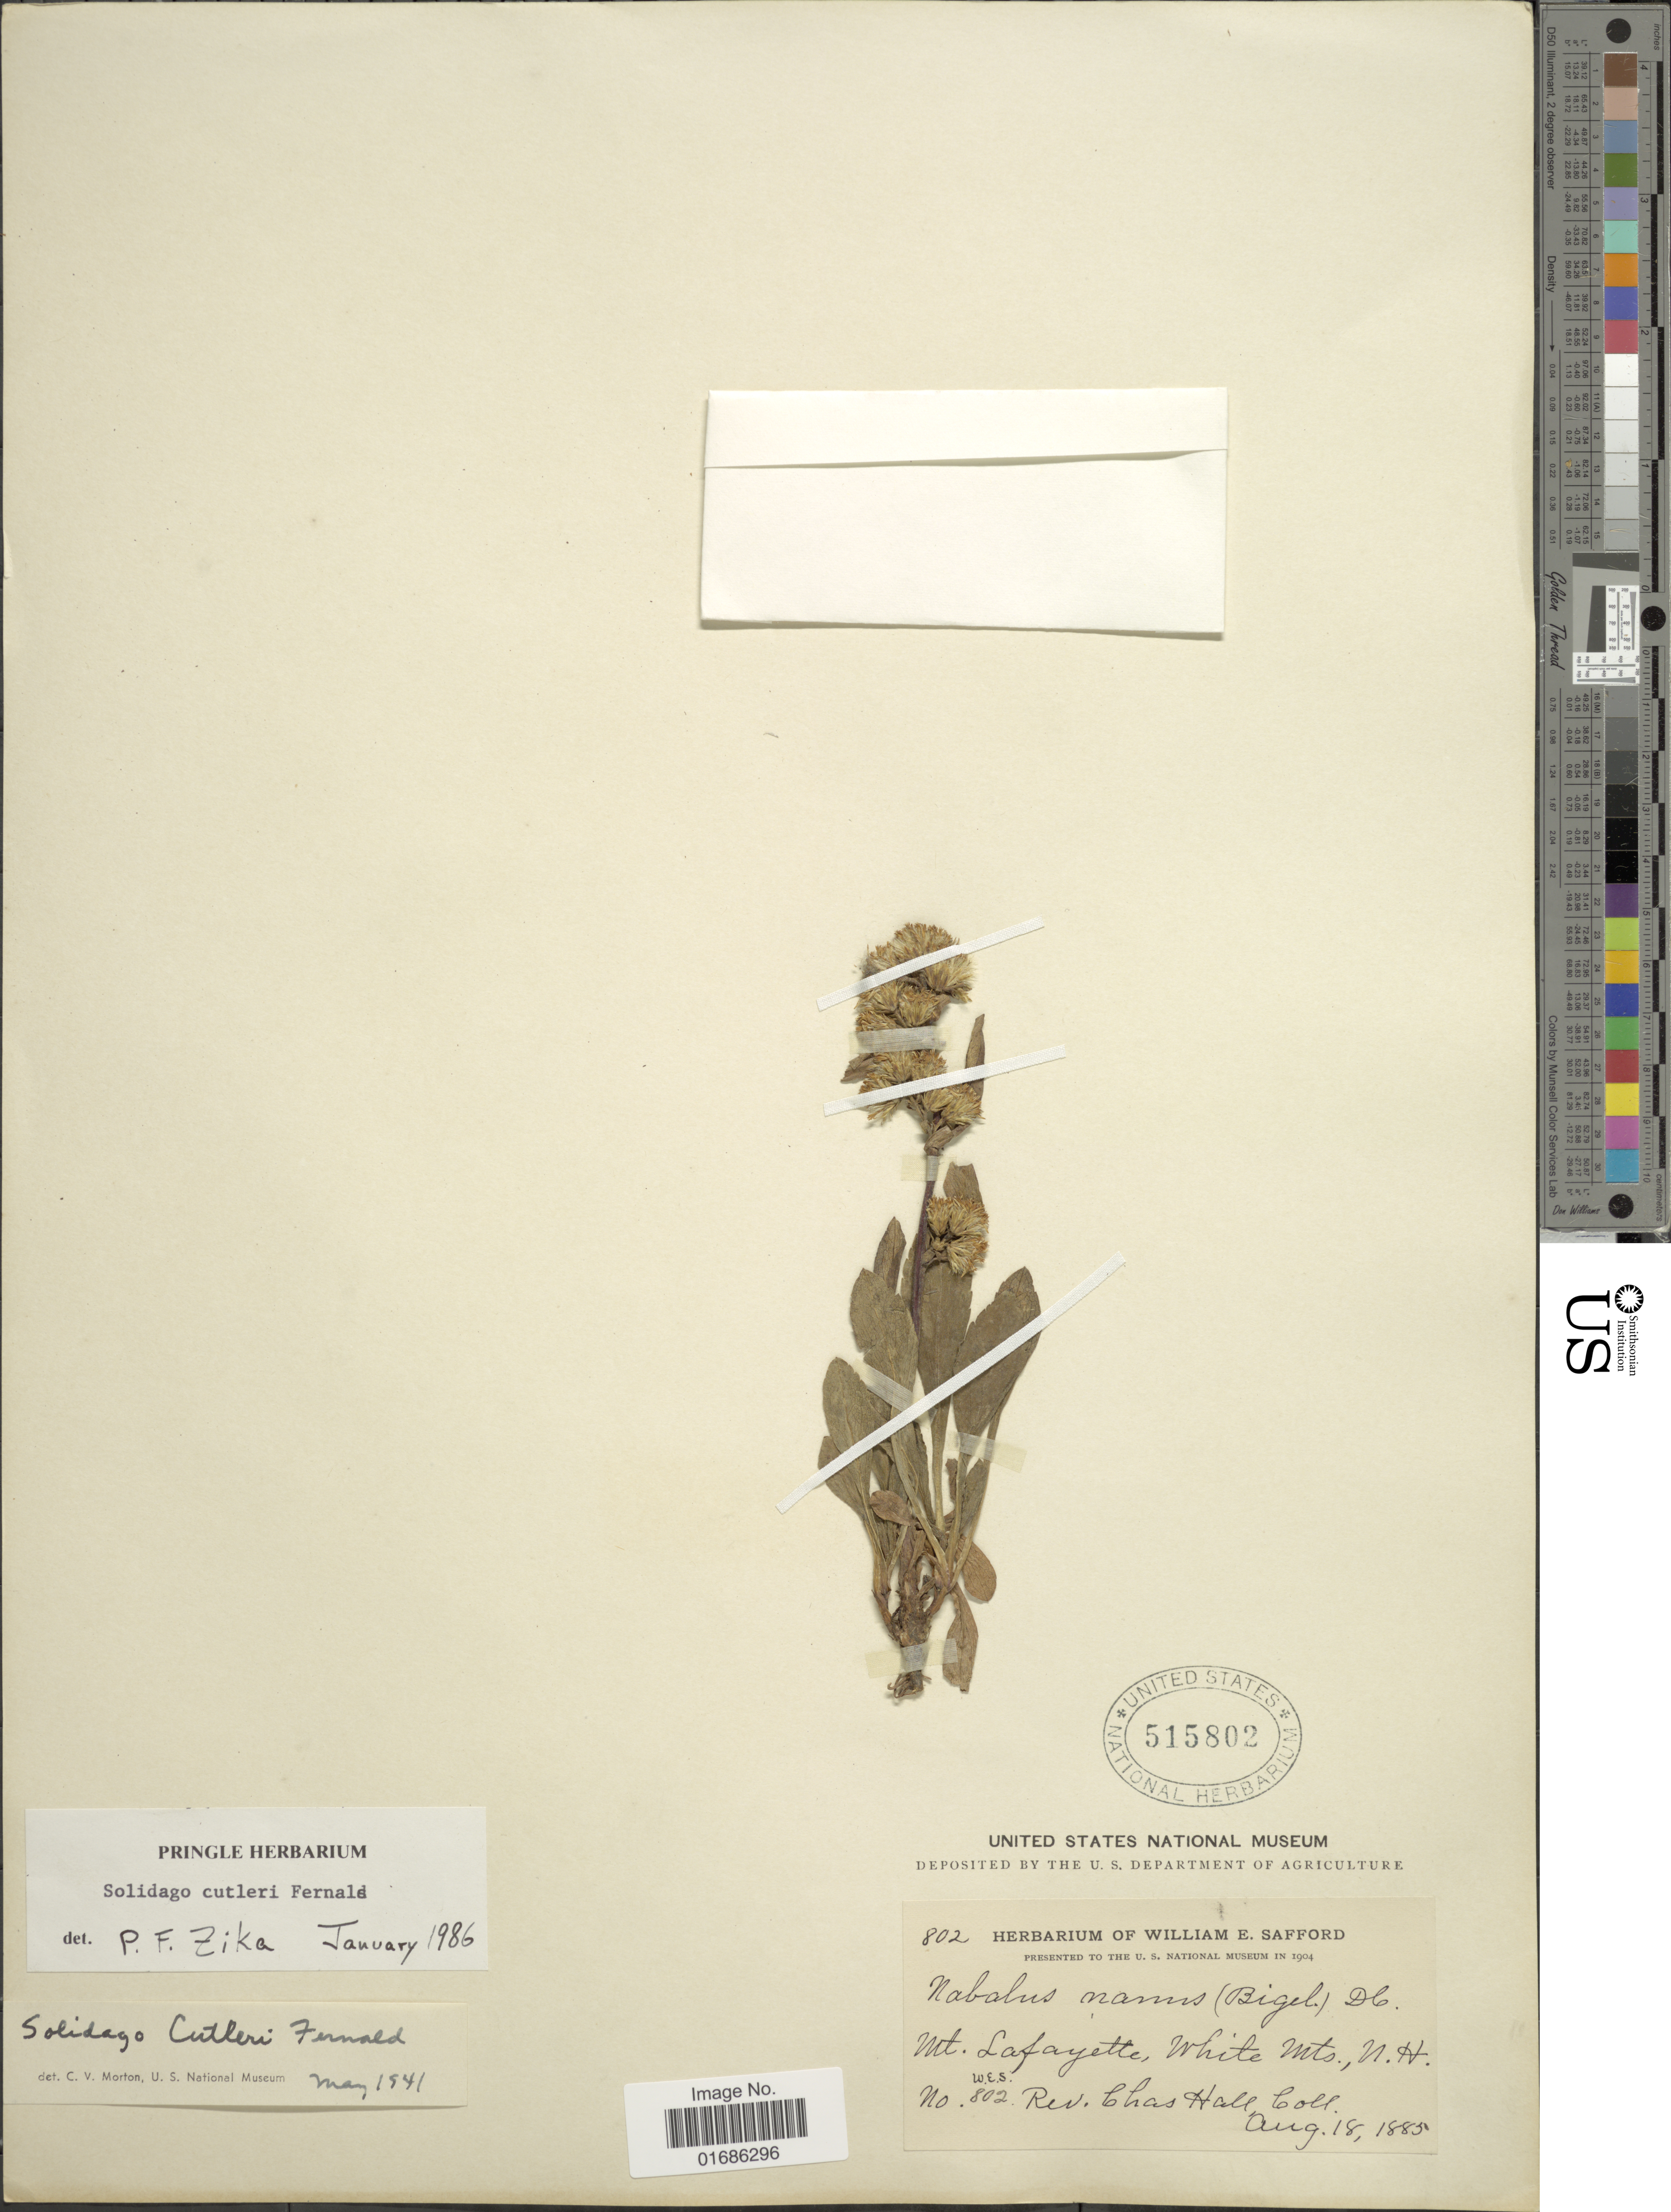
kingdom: Plantae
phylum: Tracheophyta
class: Magnoliopsida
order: Asterales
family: Asteraceae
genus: Solidago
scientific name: Solidago cutleri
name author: Fernald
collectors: C. Hall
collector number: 802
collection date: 1885-08-18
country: United States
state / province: New Hampshire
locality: Mt Lafayette, White Mts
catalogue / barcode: US 515802